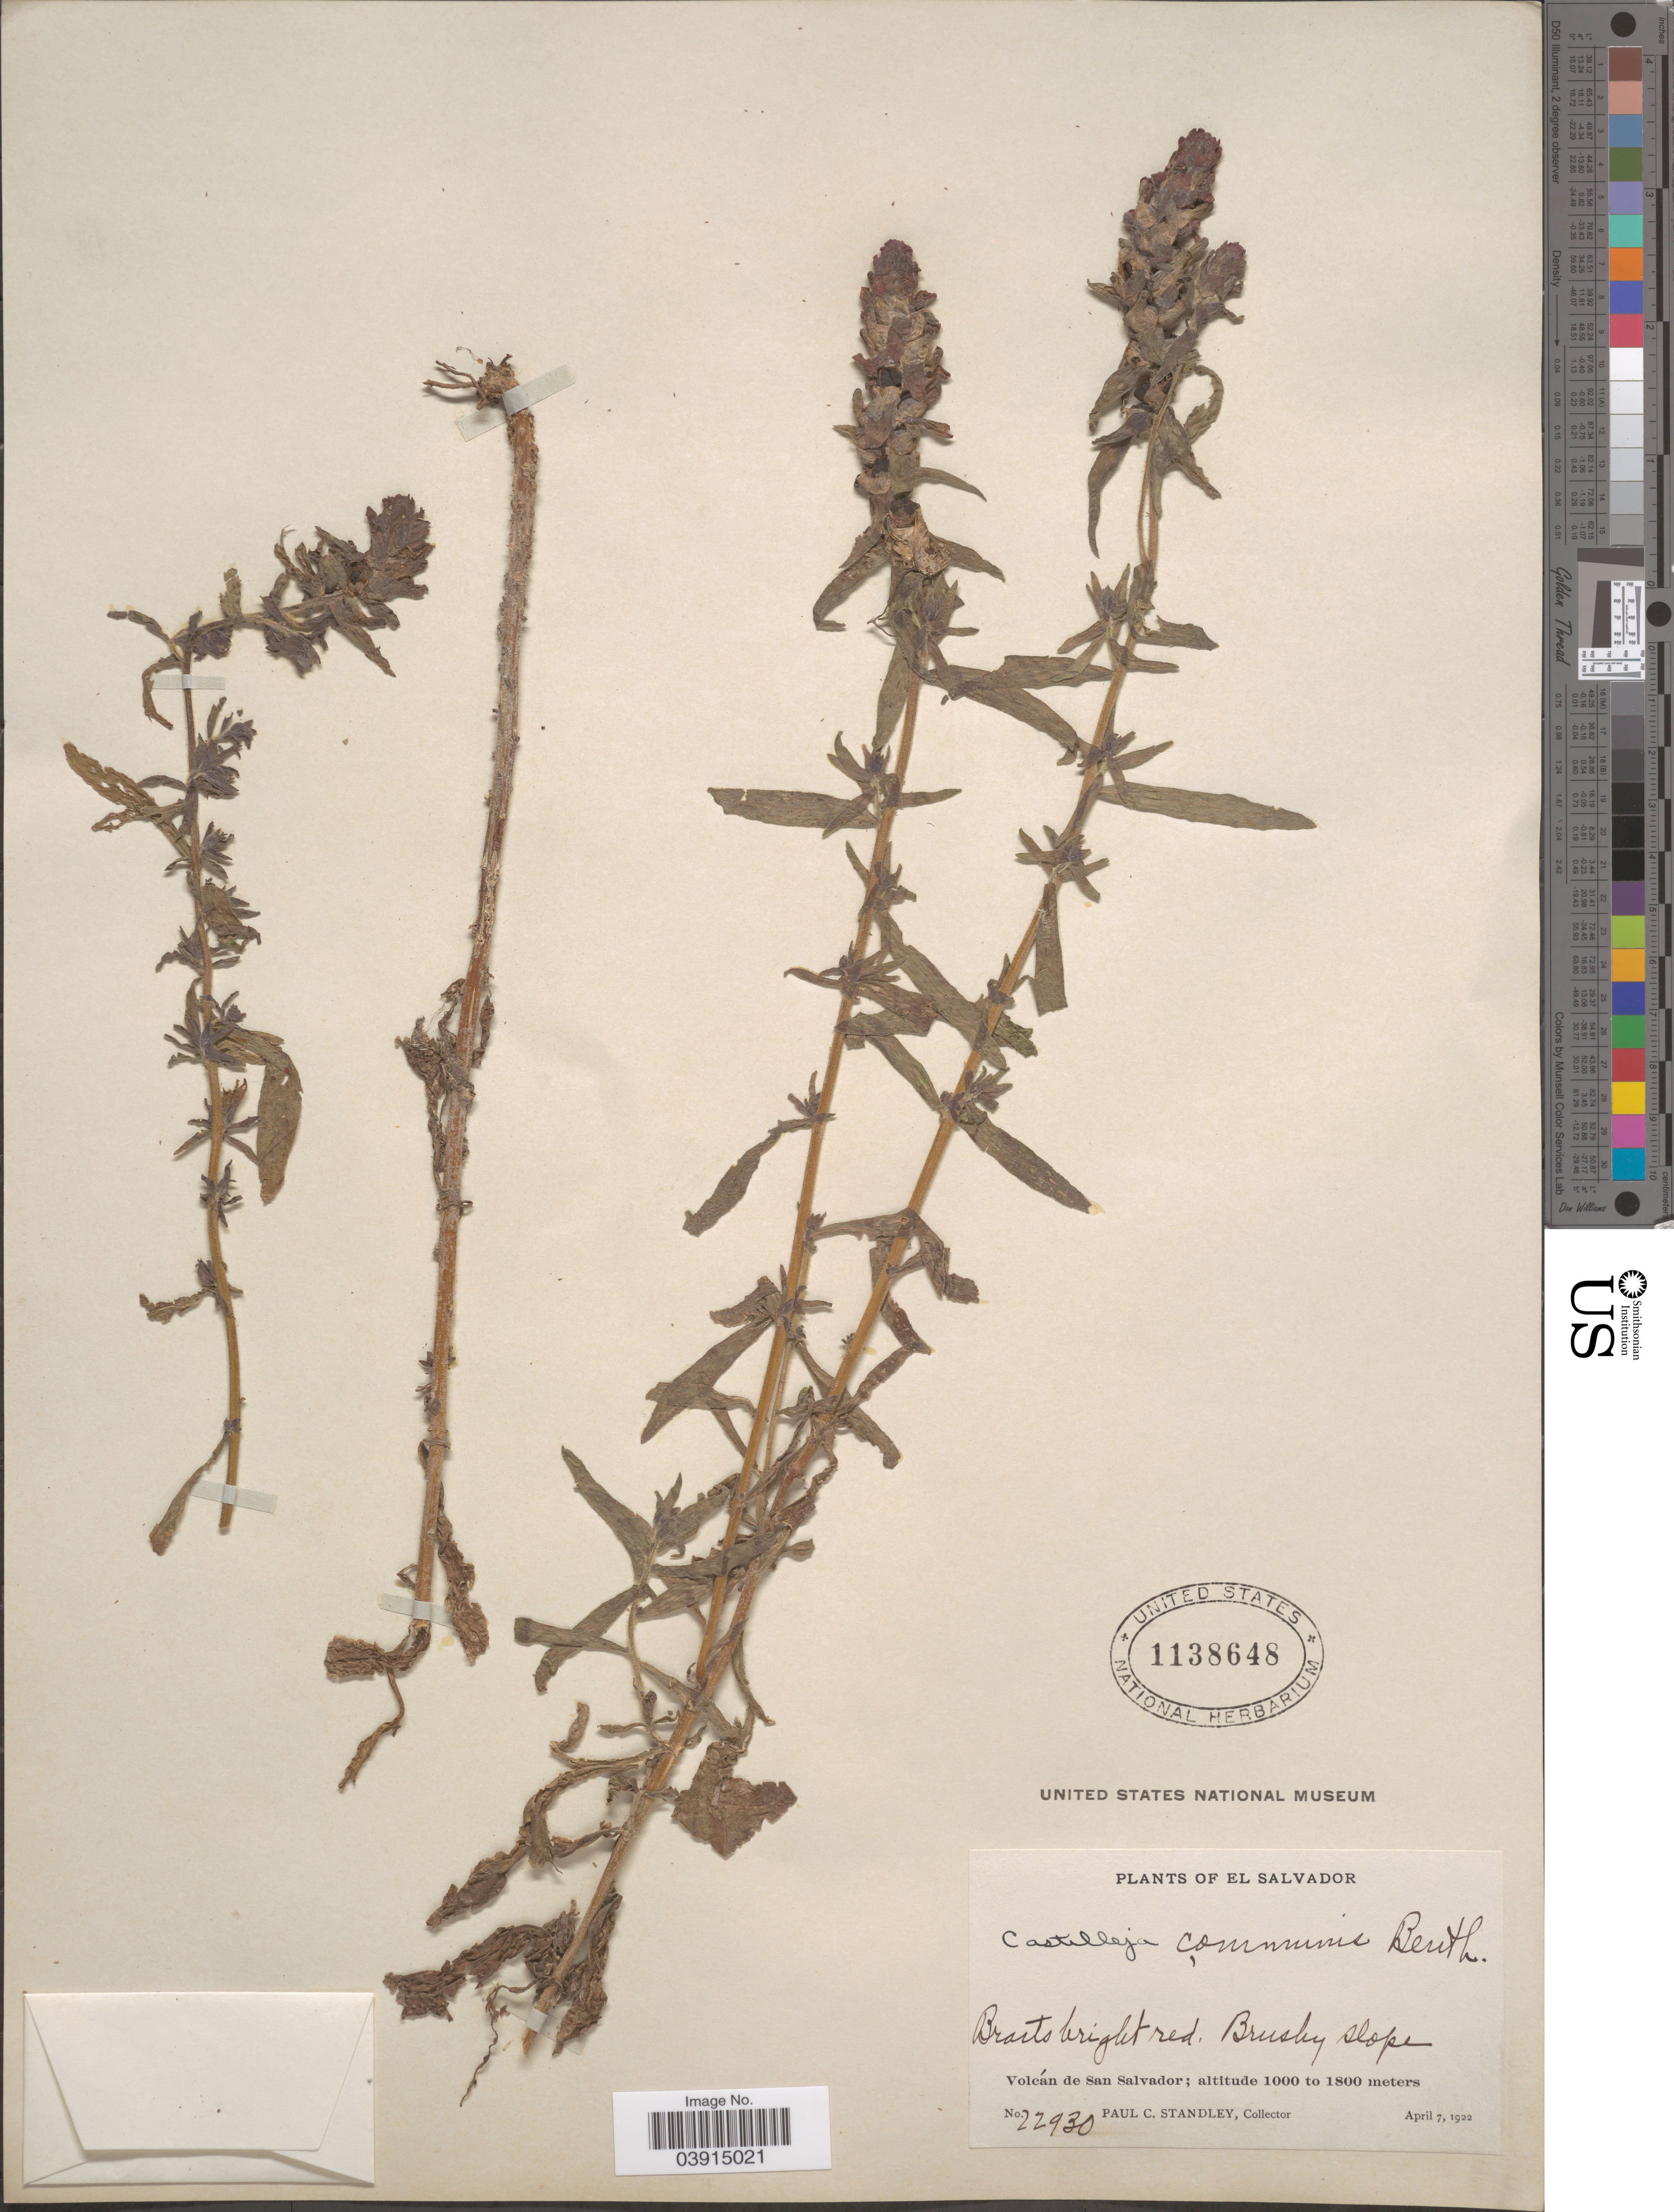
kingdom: Plantae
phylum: Tracheophyta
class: Magnoliopsida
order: Lamiales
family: Orobanchaceae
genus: Castilleja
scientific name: Castilleja arvensis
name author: Schltdl. & Cham.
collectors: P. C. Standley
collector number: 22930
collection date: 1922-04-07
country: El Salvador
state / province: San Salvador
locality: Volcán de San Salvador.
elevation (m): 1000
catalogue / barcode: US 1138648